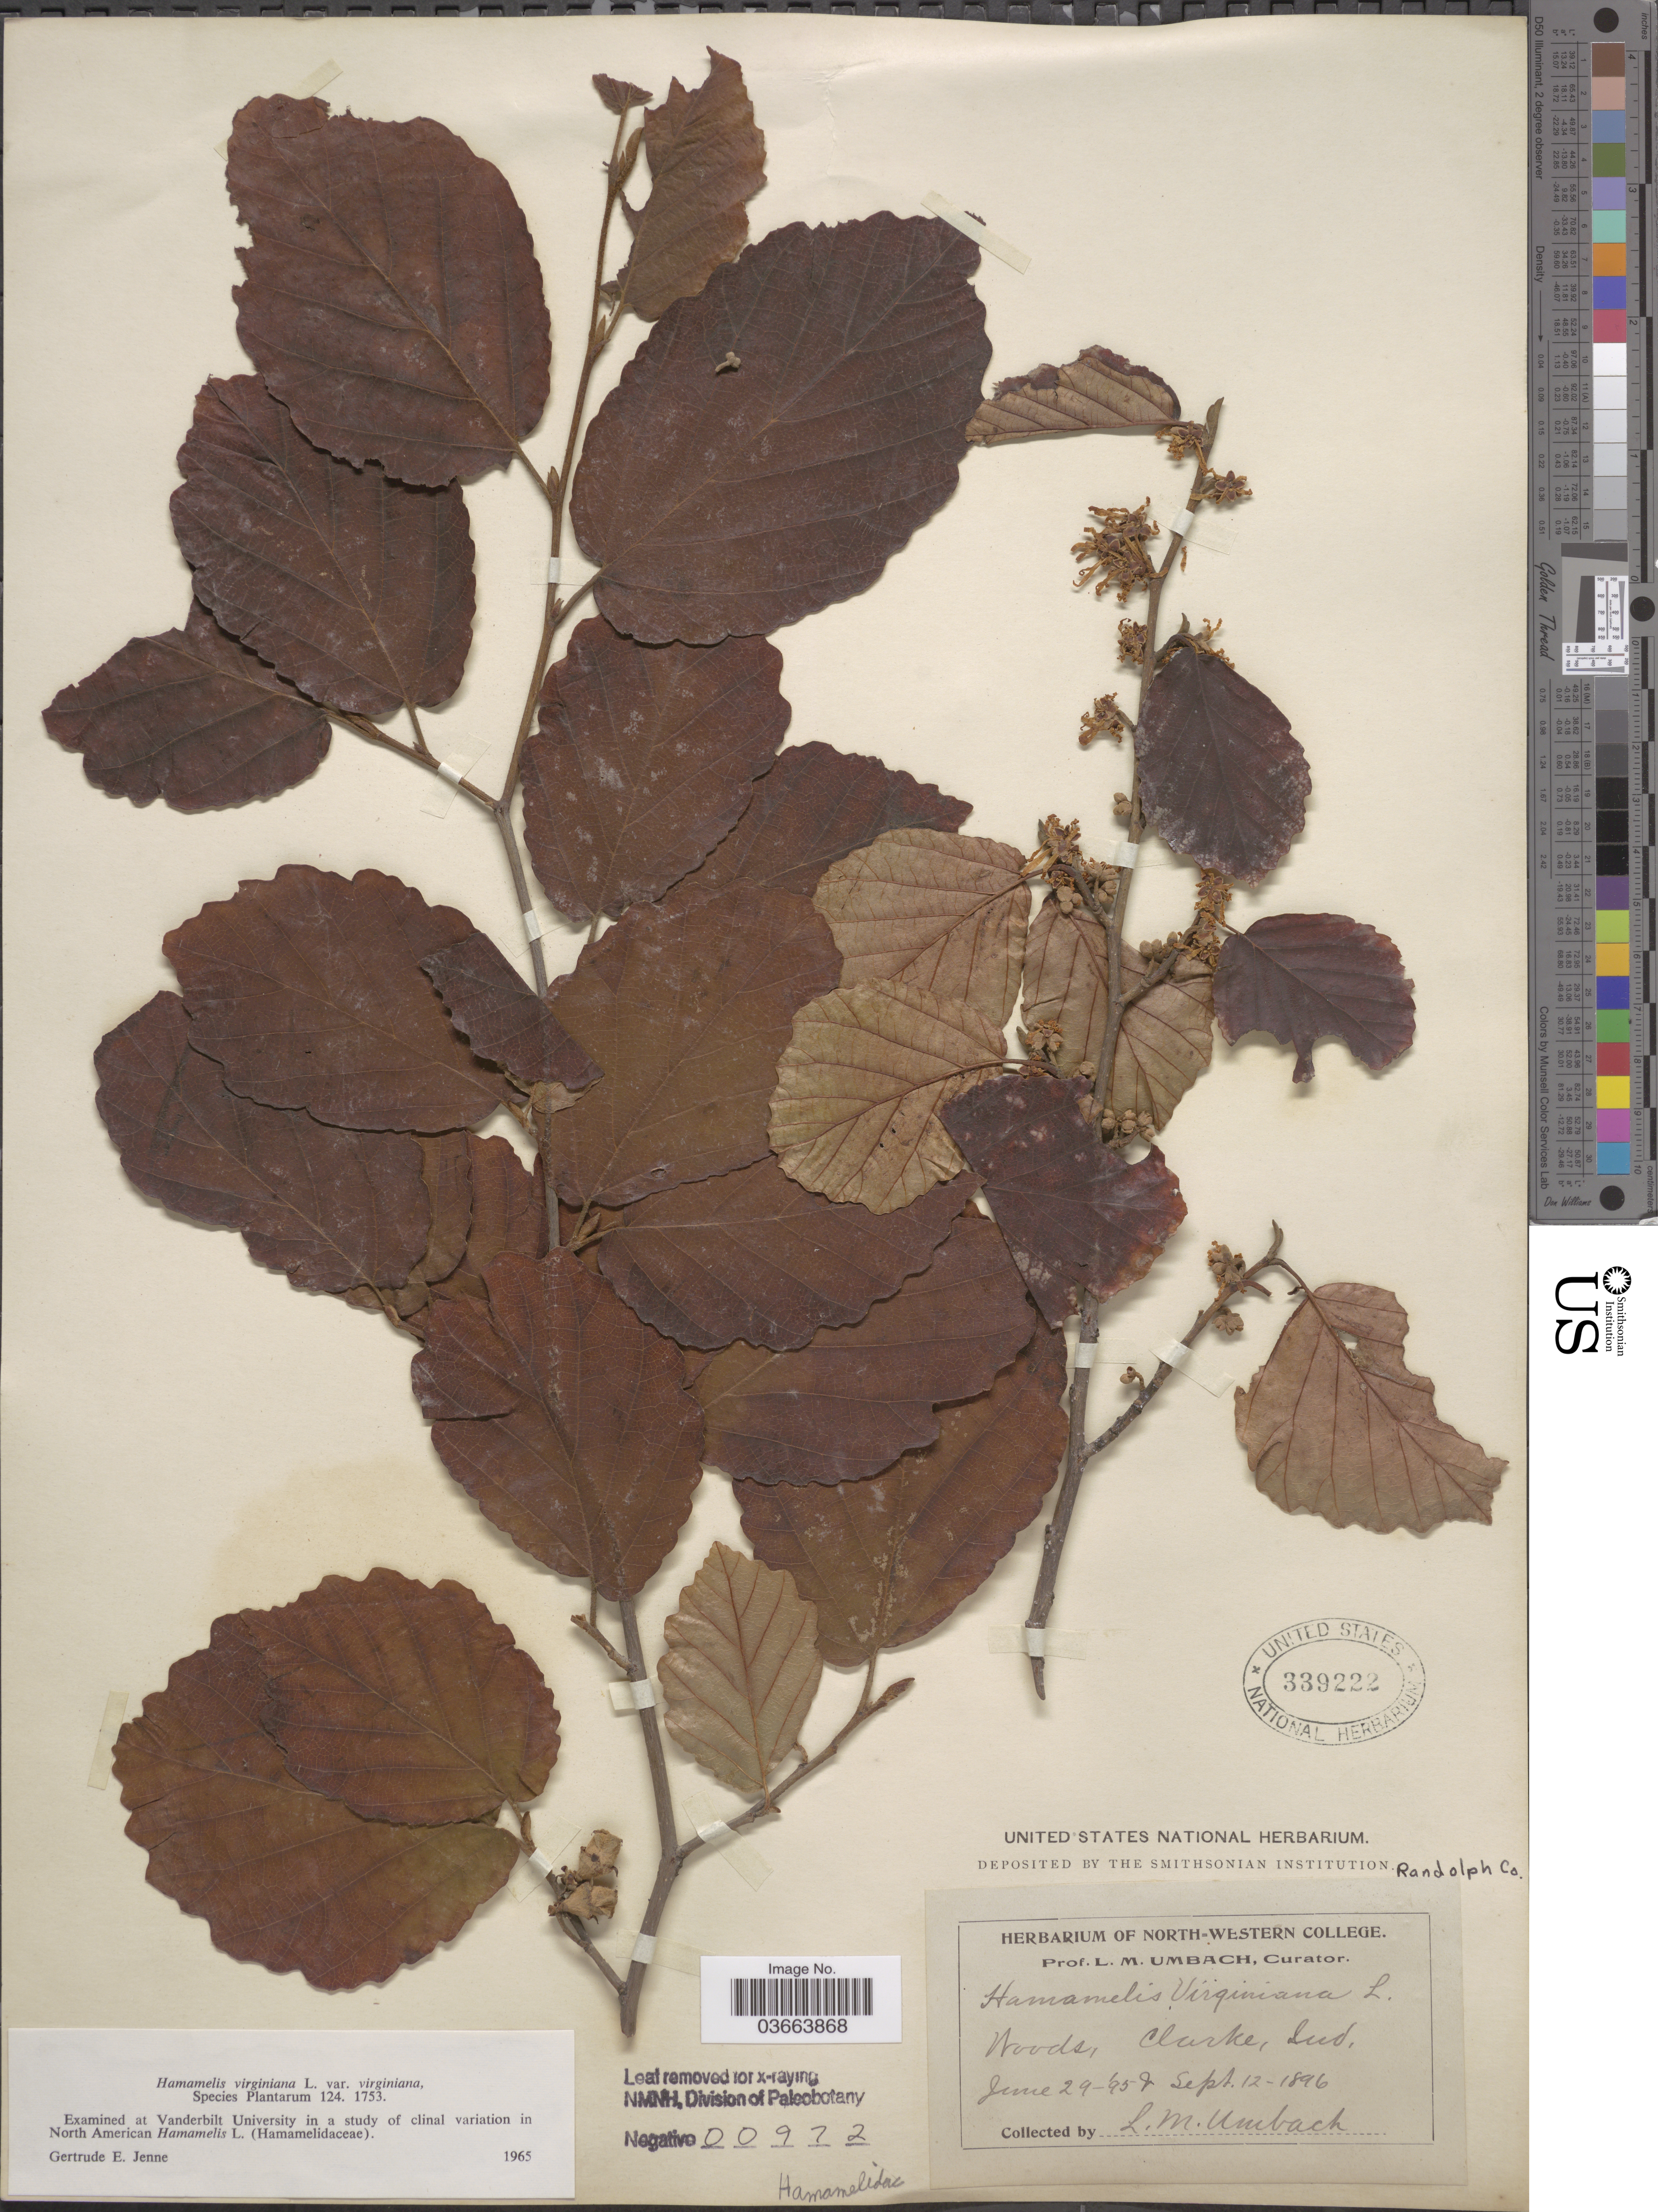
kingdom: Plantae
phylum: Tracheophyta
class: Magnoliopsida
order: Saxifragales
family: Hamamelidaceae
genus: Hamamelis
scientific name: Hamamelis virginiana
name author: L.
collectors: L. M. Umbach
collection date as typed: Transcribed d/m/y: 29/6/95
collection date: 1896-09-12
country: United States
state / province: Indiana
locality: Clarke. Randolph Co.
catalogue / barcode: US 339222